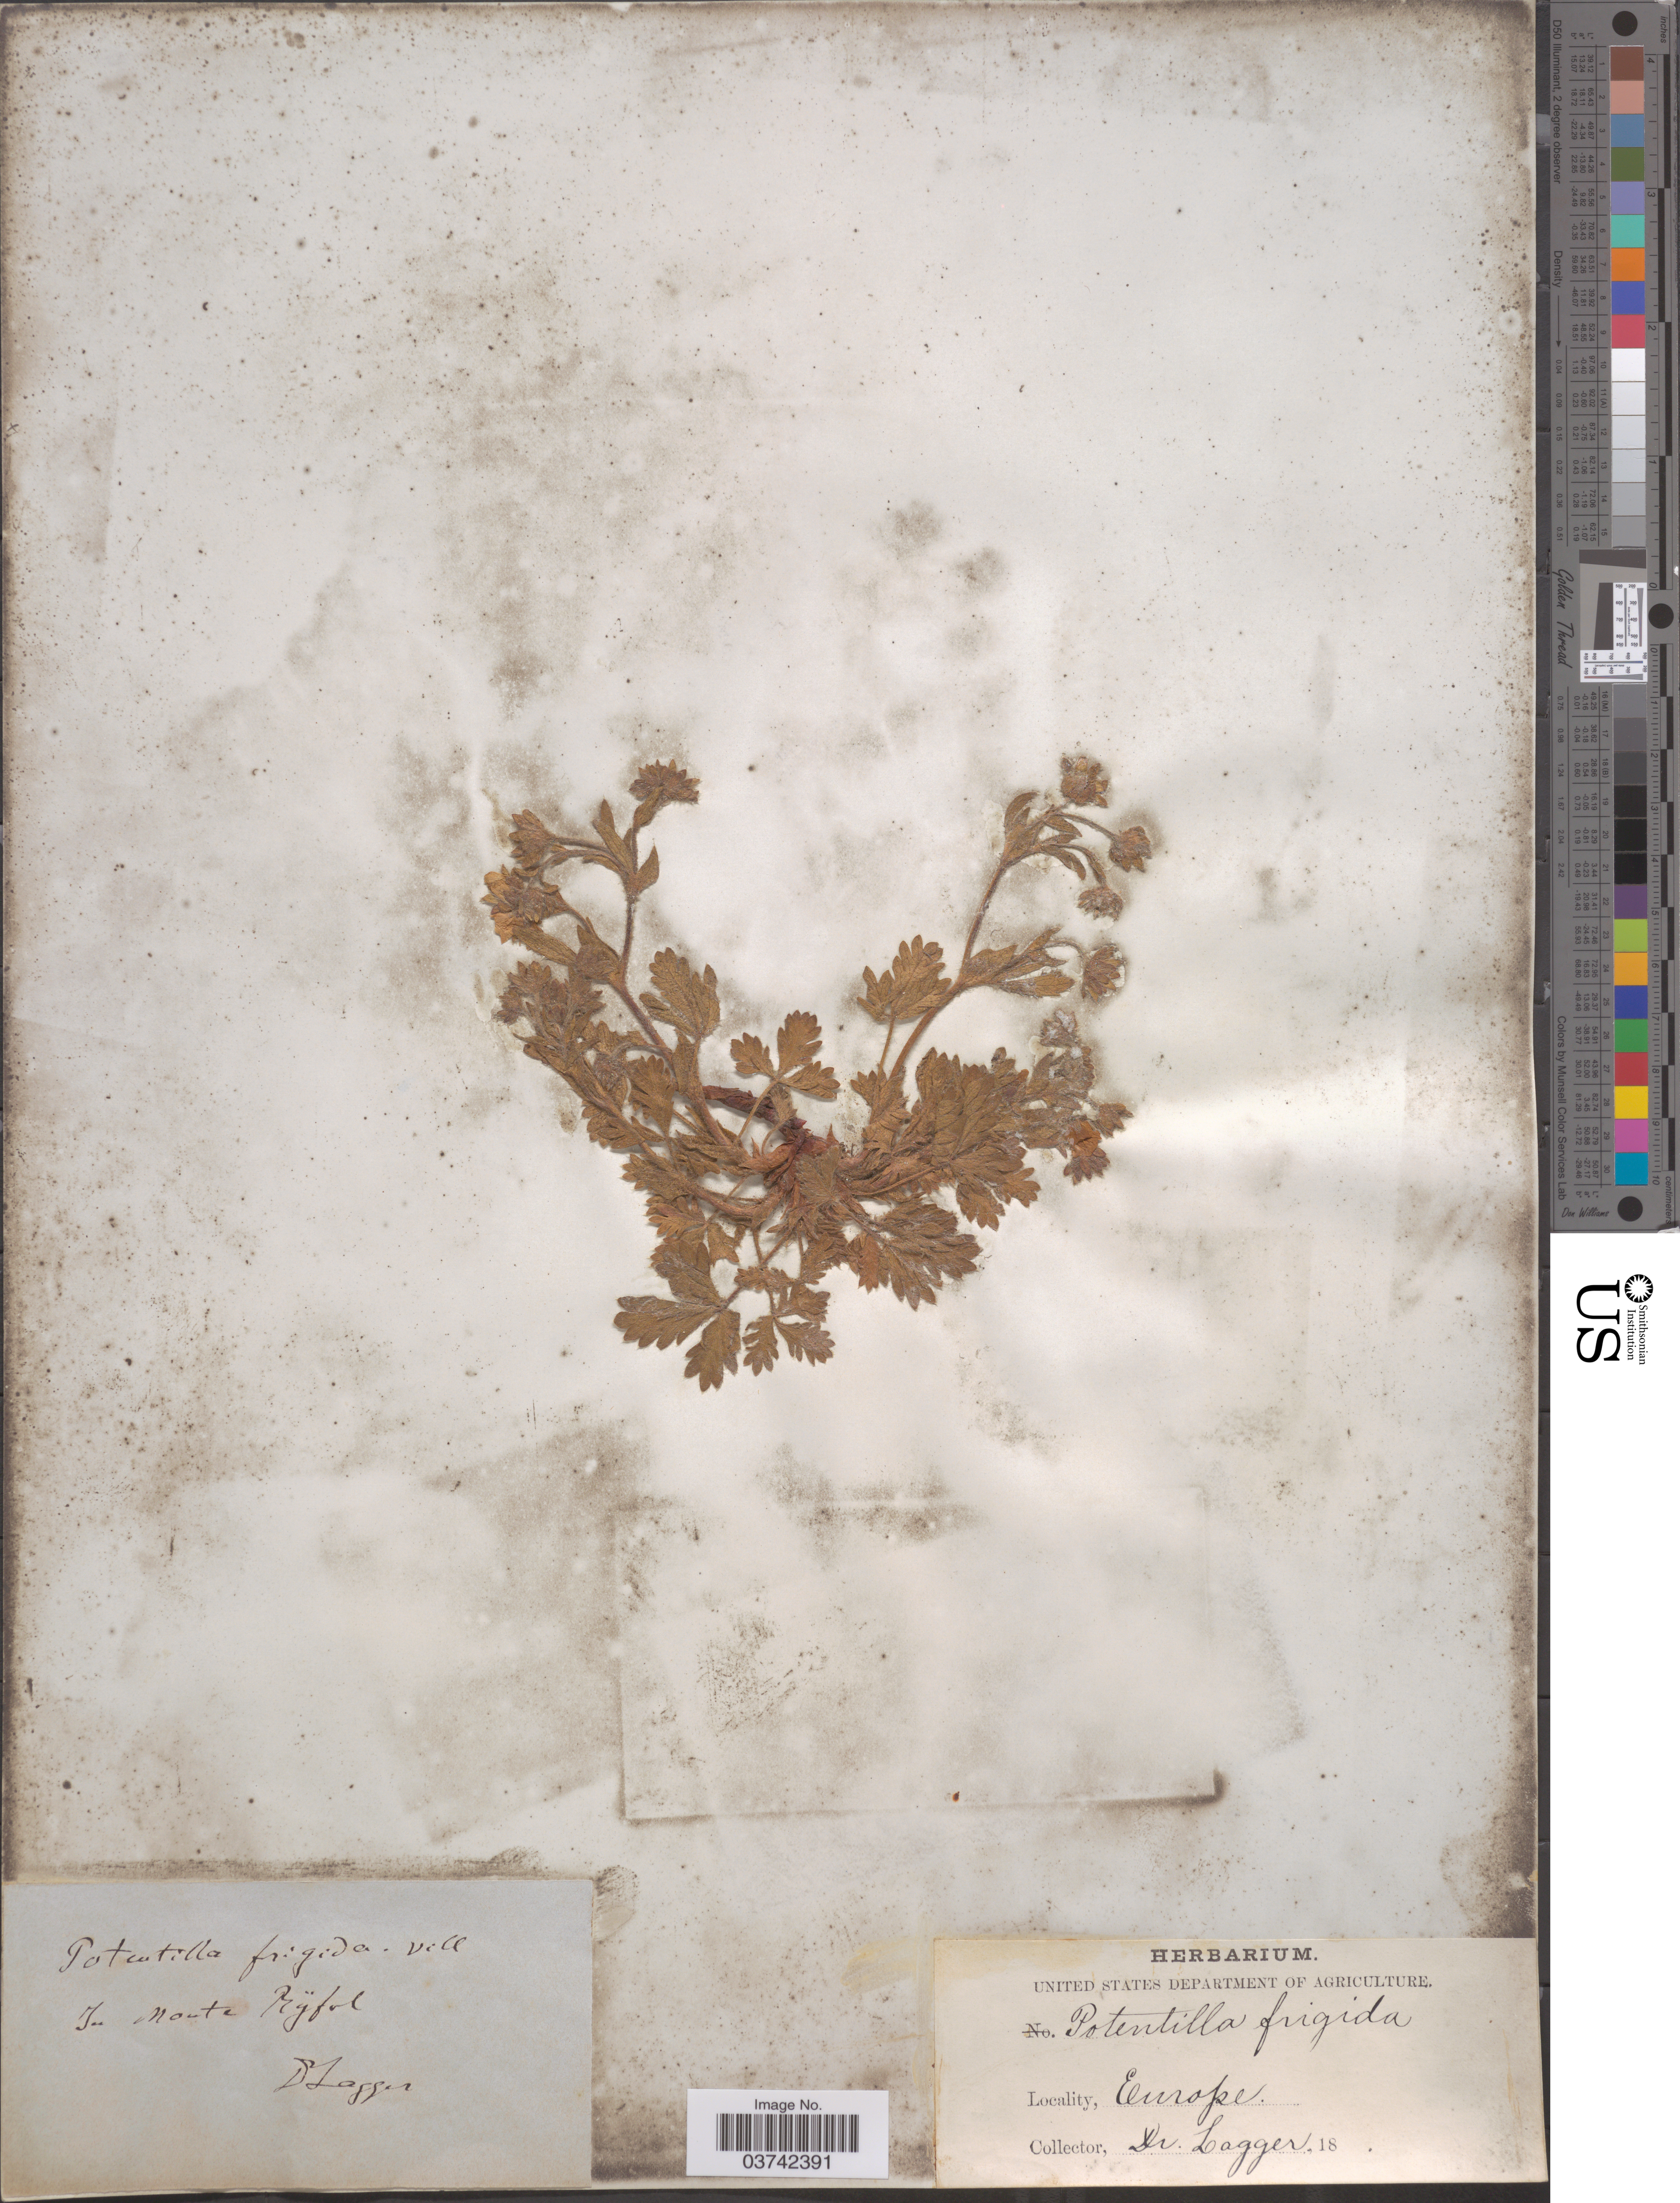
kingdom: Plantae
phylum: Tracheophyta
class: Magnoliopsida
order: Rosales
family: Rosaceae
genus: Potentilla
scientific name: Potentilla frigida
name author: Vill.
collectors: F. J. Lagger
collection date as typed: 18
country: Italy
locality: Europe. In Monte Tyrol.